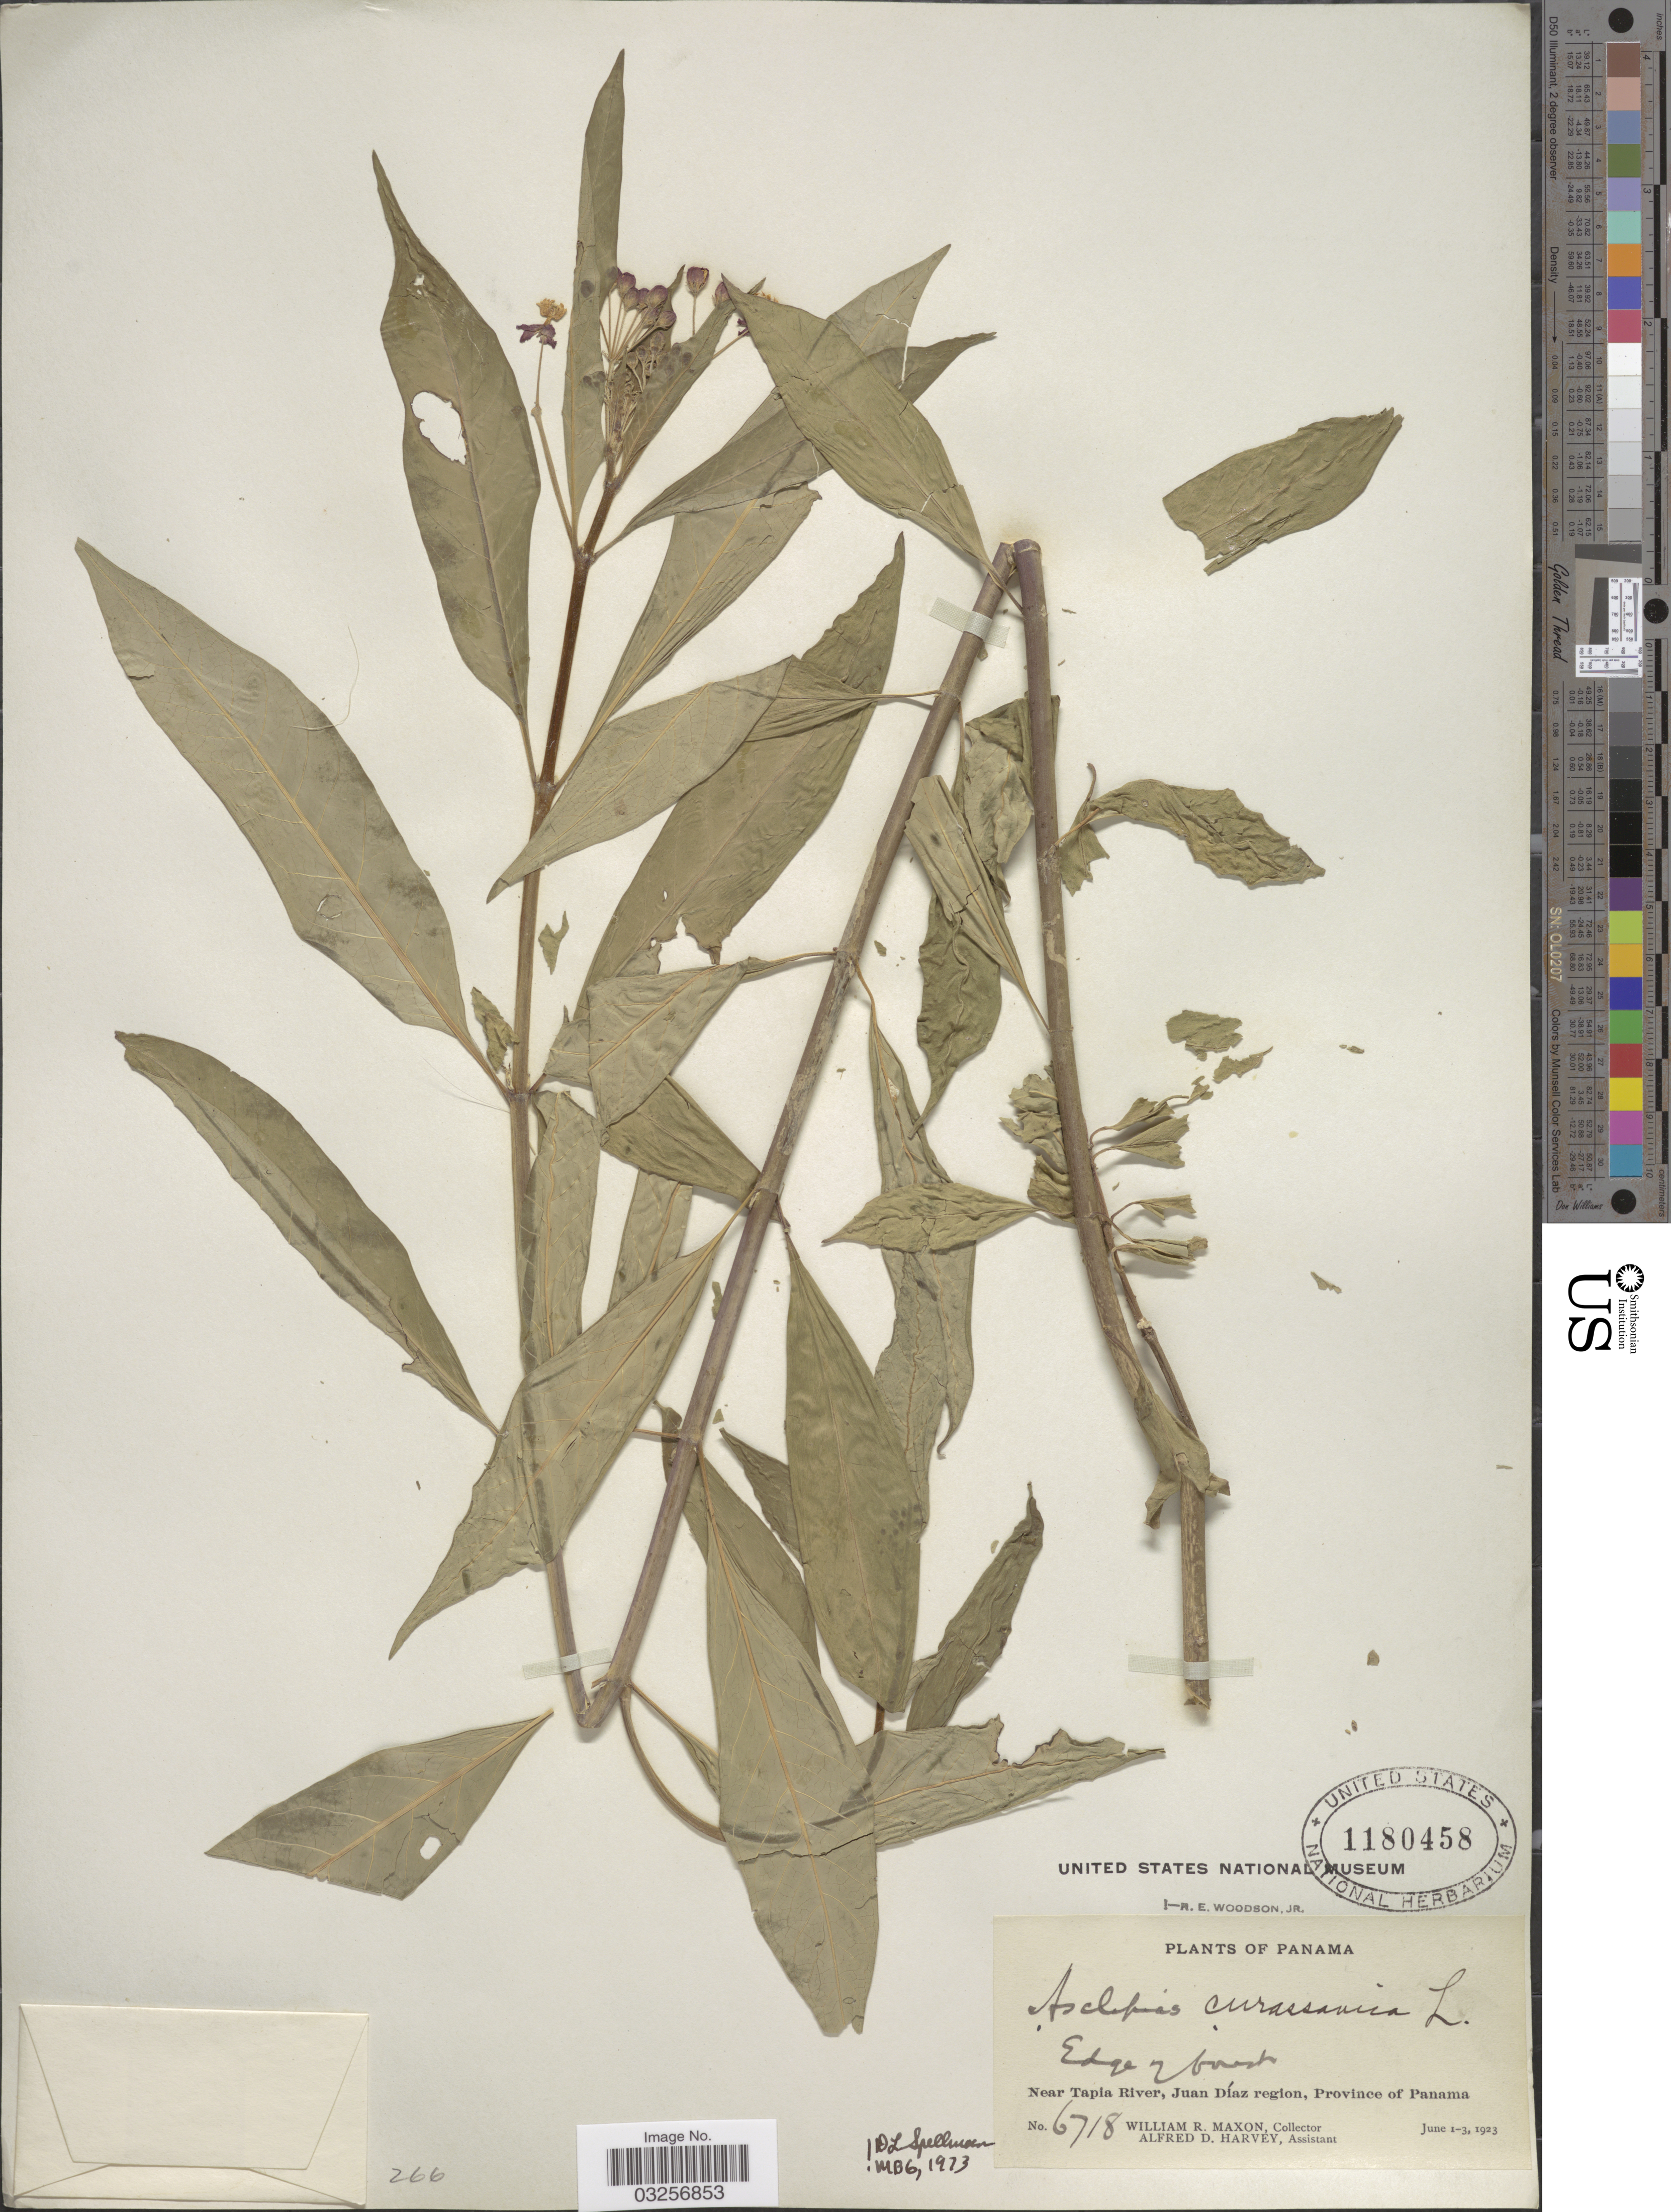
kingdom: Plantae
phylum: Tracheophyta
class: Magnoliopsida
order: Gentianales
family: Apocynaceae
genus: Asclepias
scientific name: Asclepias curassavica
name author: L.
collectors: W. R. Maxon & A. D. Harvey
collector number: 6718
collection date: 1923-06-01/1923-06-03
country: Panama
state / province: Panamá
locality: Near Tapia River, Juan Díaz region.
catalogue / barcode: US 1180458